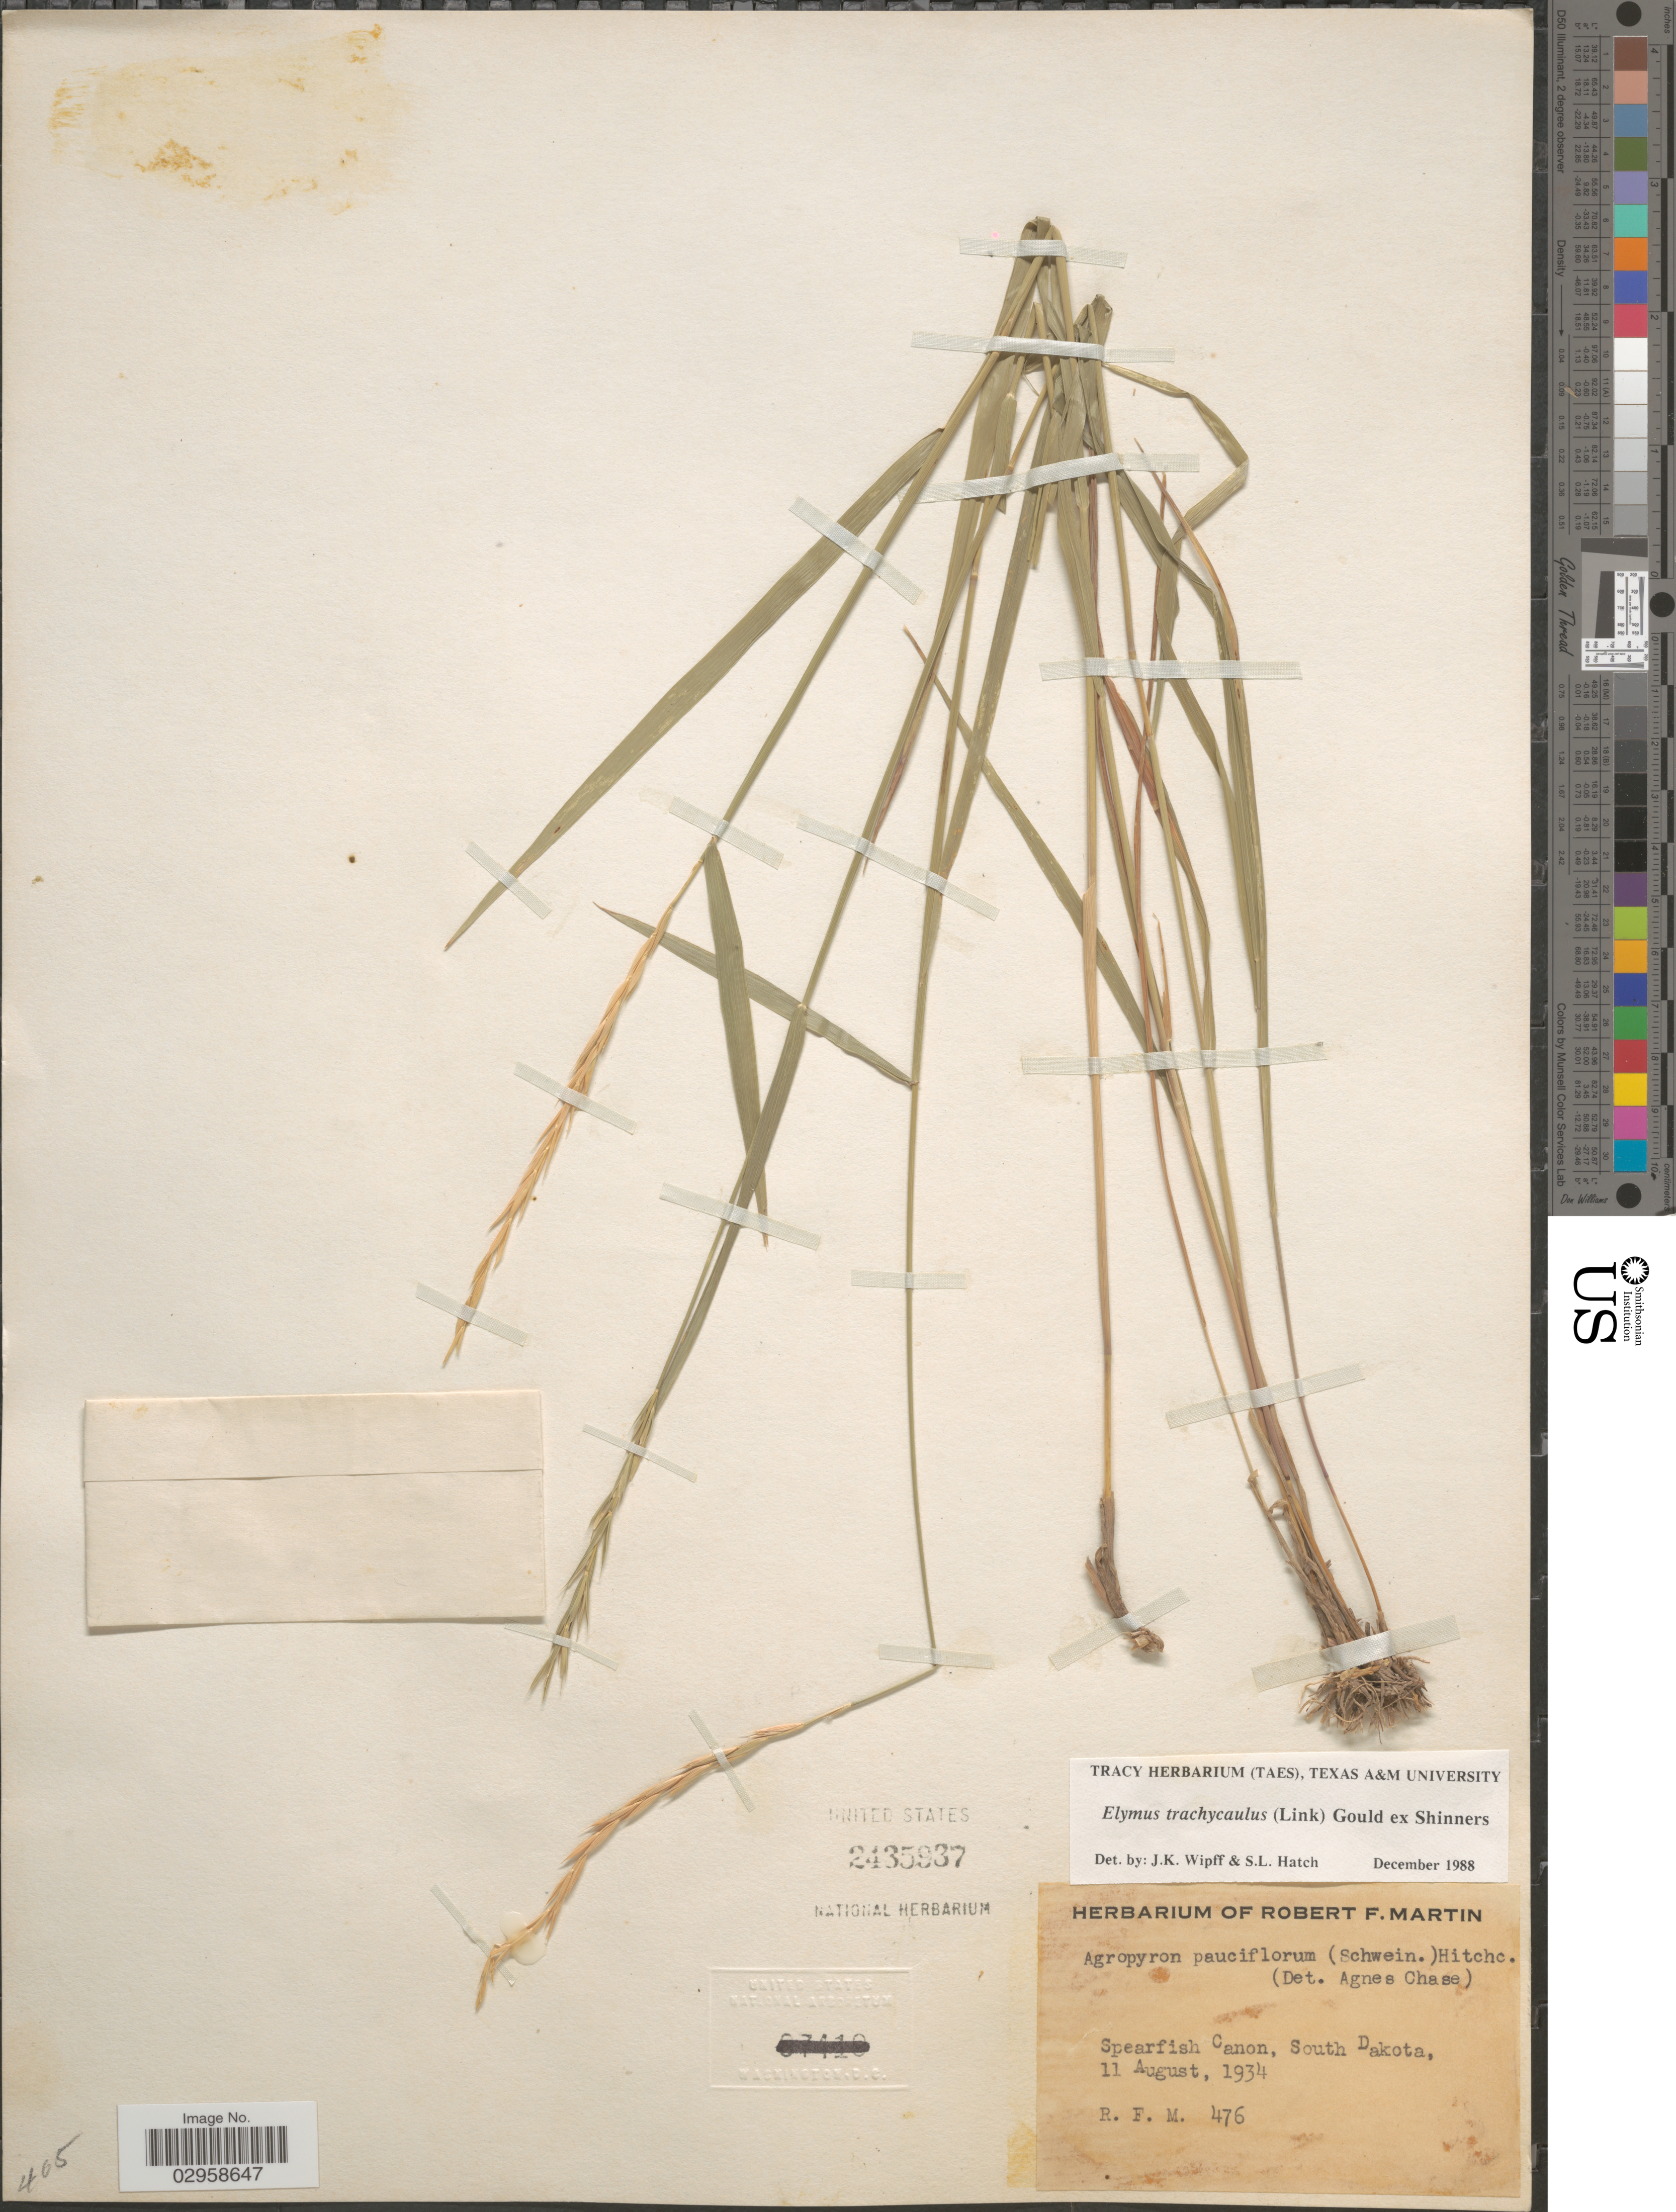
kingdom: Plantae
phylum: Tracheophyta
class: Liliopsida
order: Poales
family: Poaceae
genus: Elymus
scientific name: Elymus trachycaulus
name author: (Link) Gould ex Shinners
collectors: R. F. Martin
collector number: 476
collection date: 1934-08-11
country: United States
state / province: South Dakota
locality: Spearfish Canon.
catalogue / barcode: US 2435937